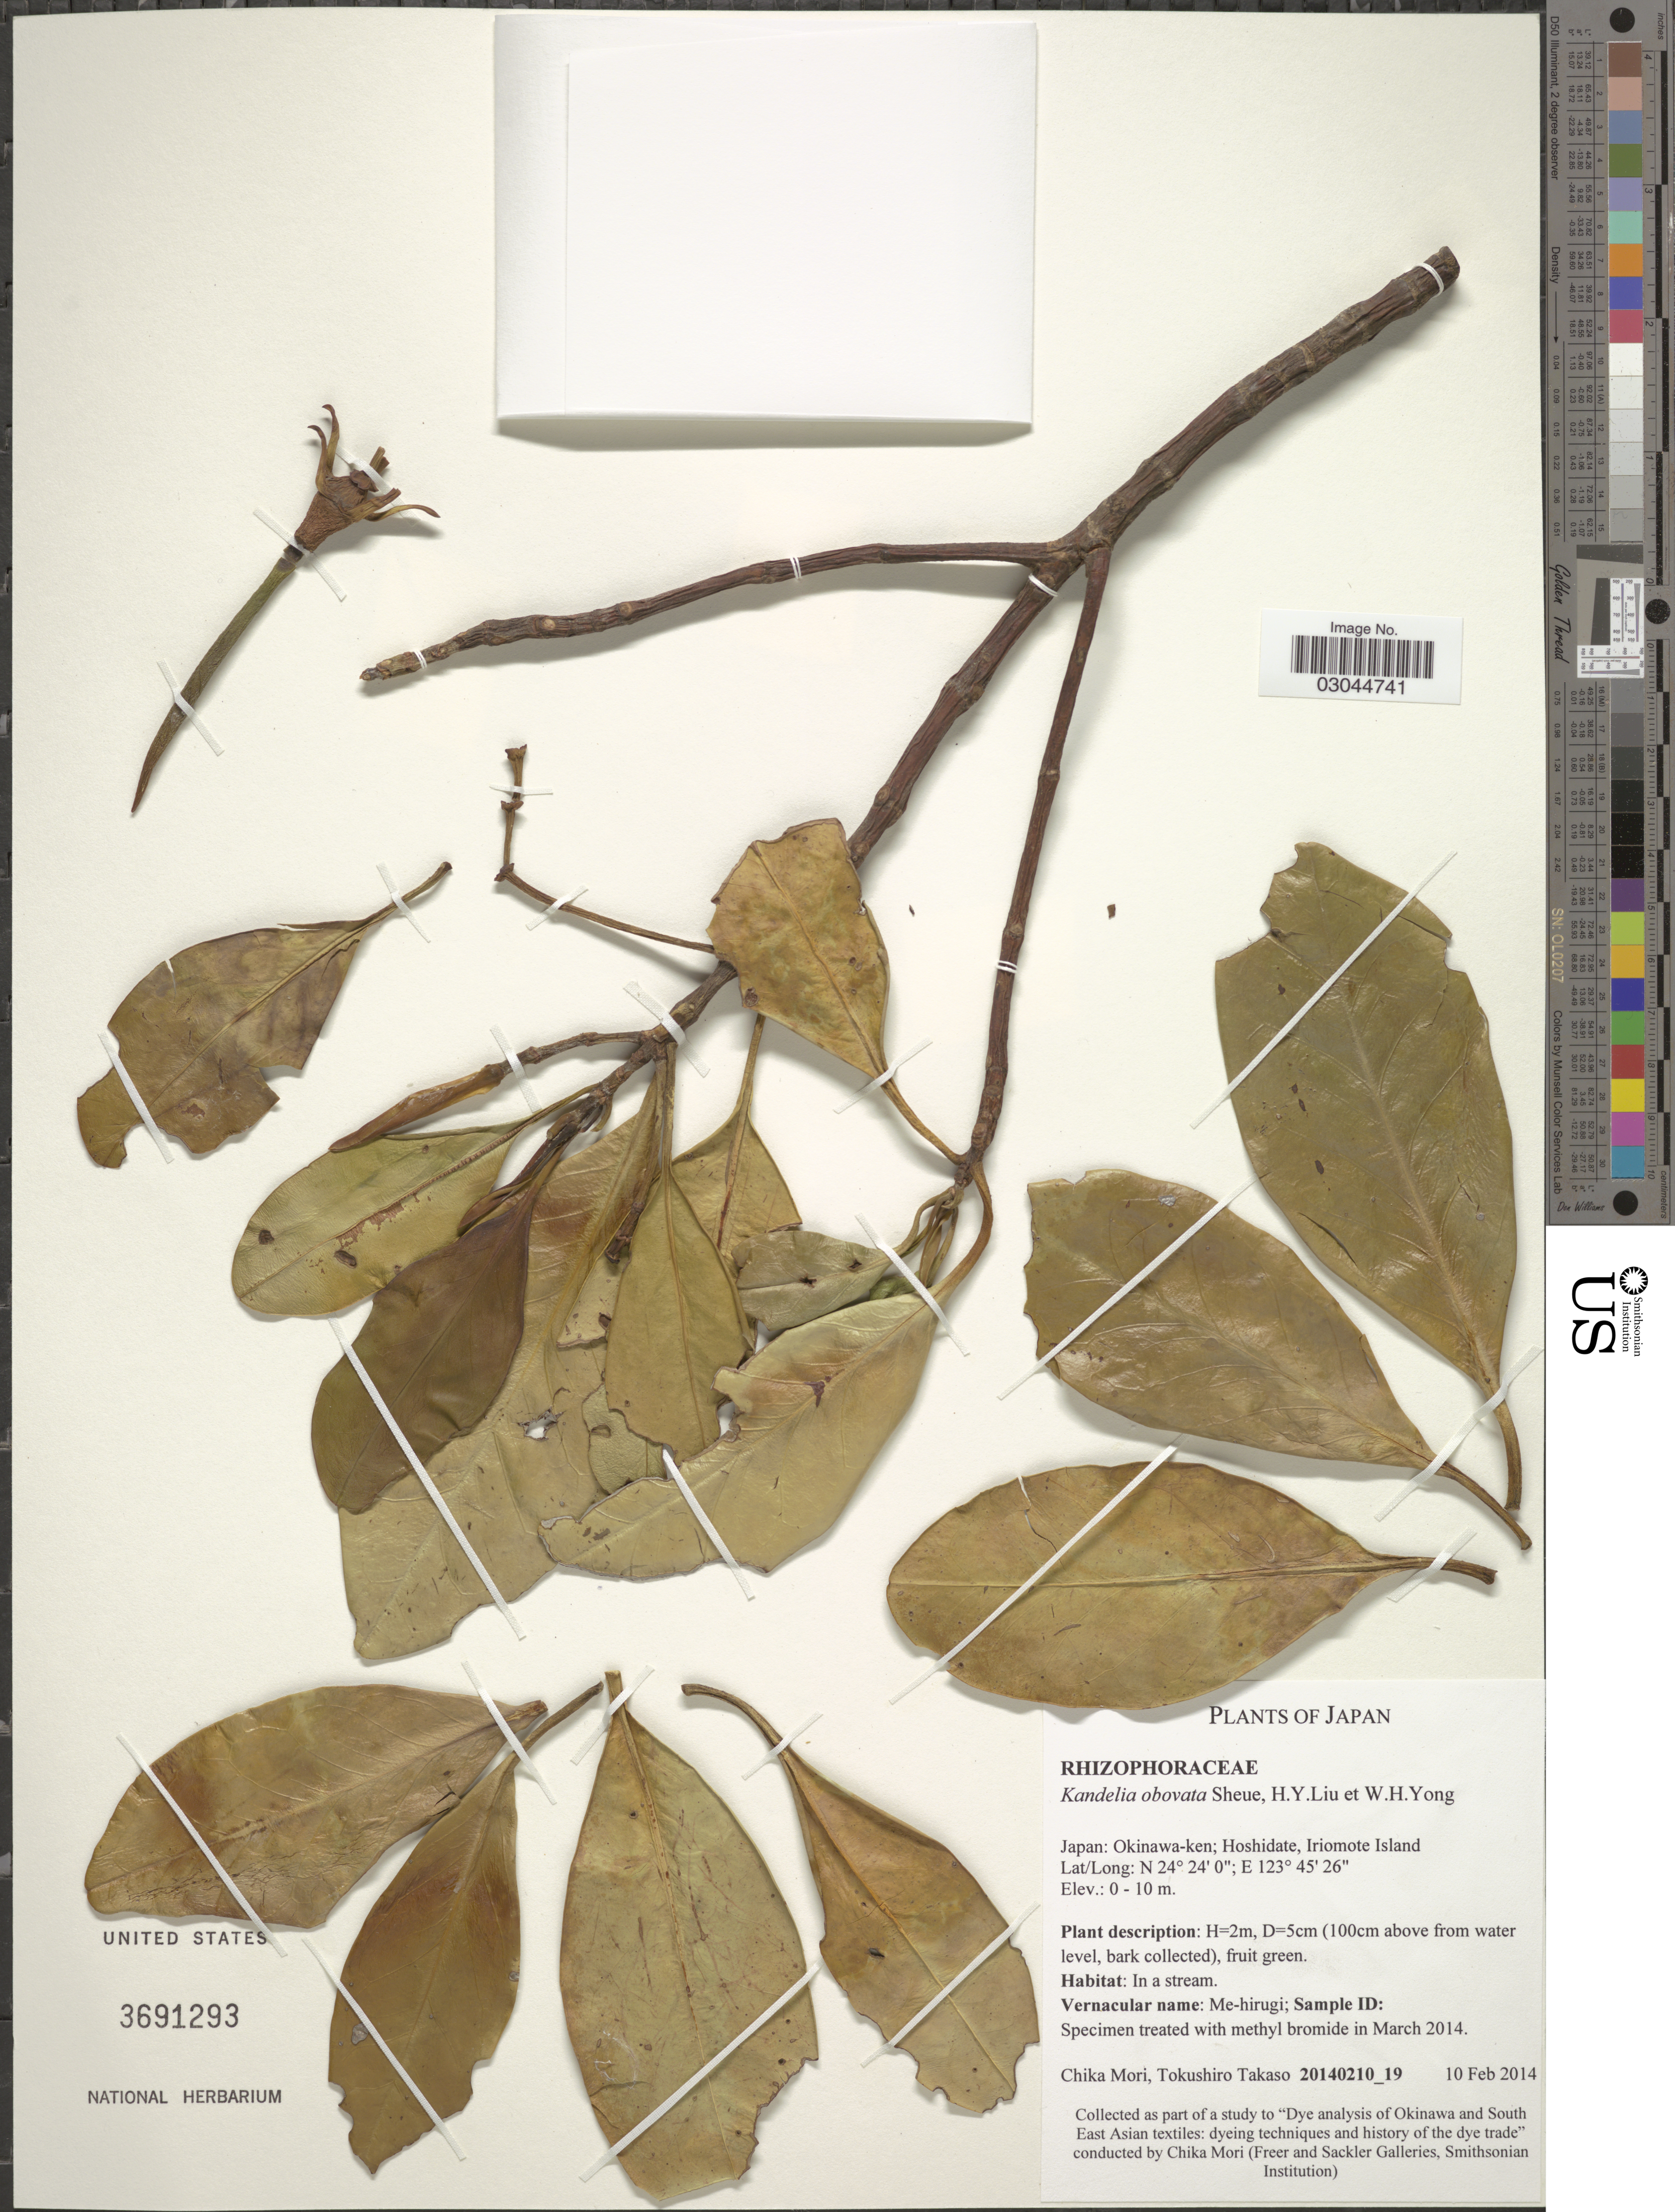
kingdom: Plantae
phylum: Tracheophyta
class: Magnoliopsida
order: Malpighiales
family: Rhizophoraceae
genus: Kandelia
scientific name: Kandelia obovata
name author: Sheue et al.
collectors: C. Mori & T. Takaso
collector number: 20140210_19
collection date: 2014-02-10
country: Japan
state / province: Okinawa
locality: Okinawa-ken; Hoshidate, Iriomote Island. In a stream.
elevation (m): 0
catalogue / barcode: US 3691293